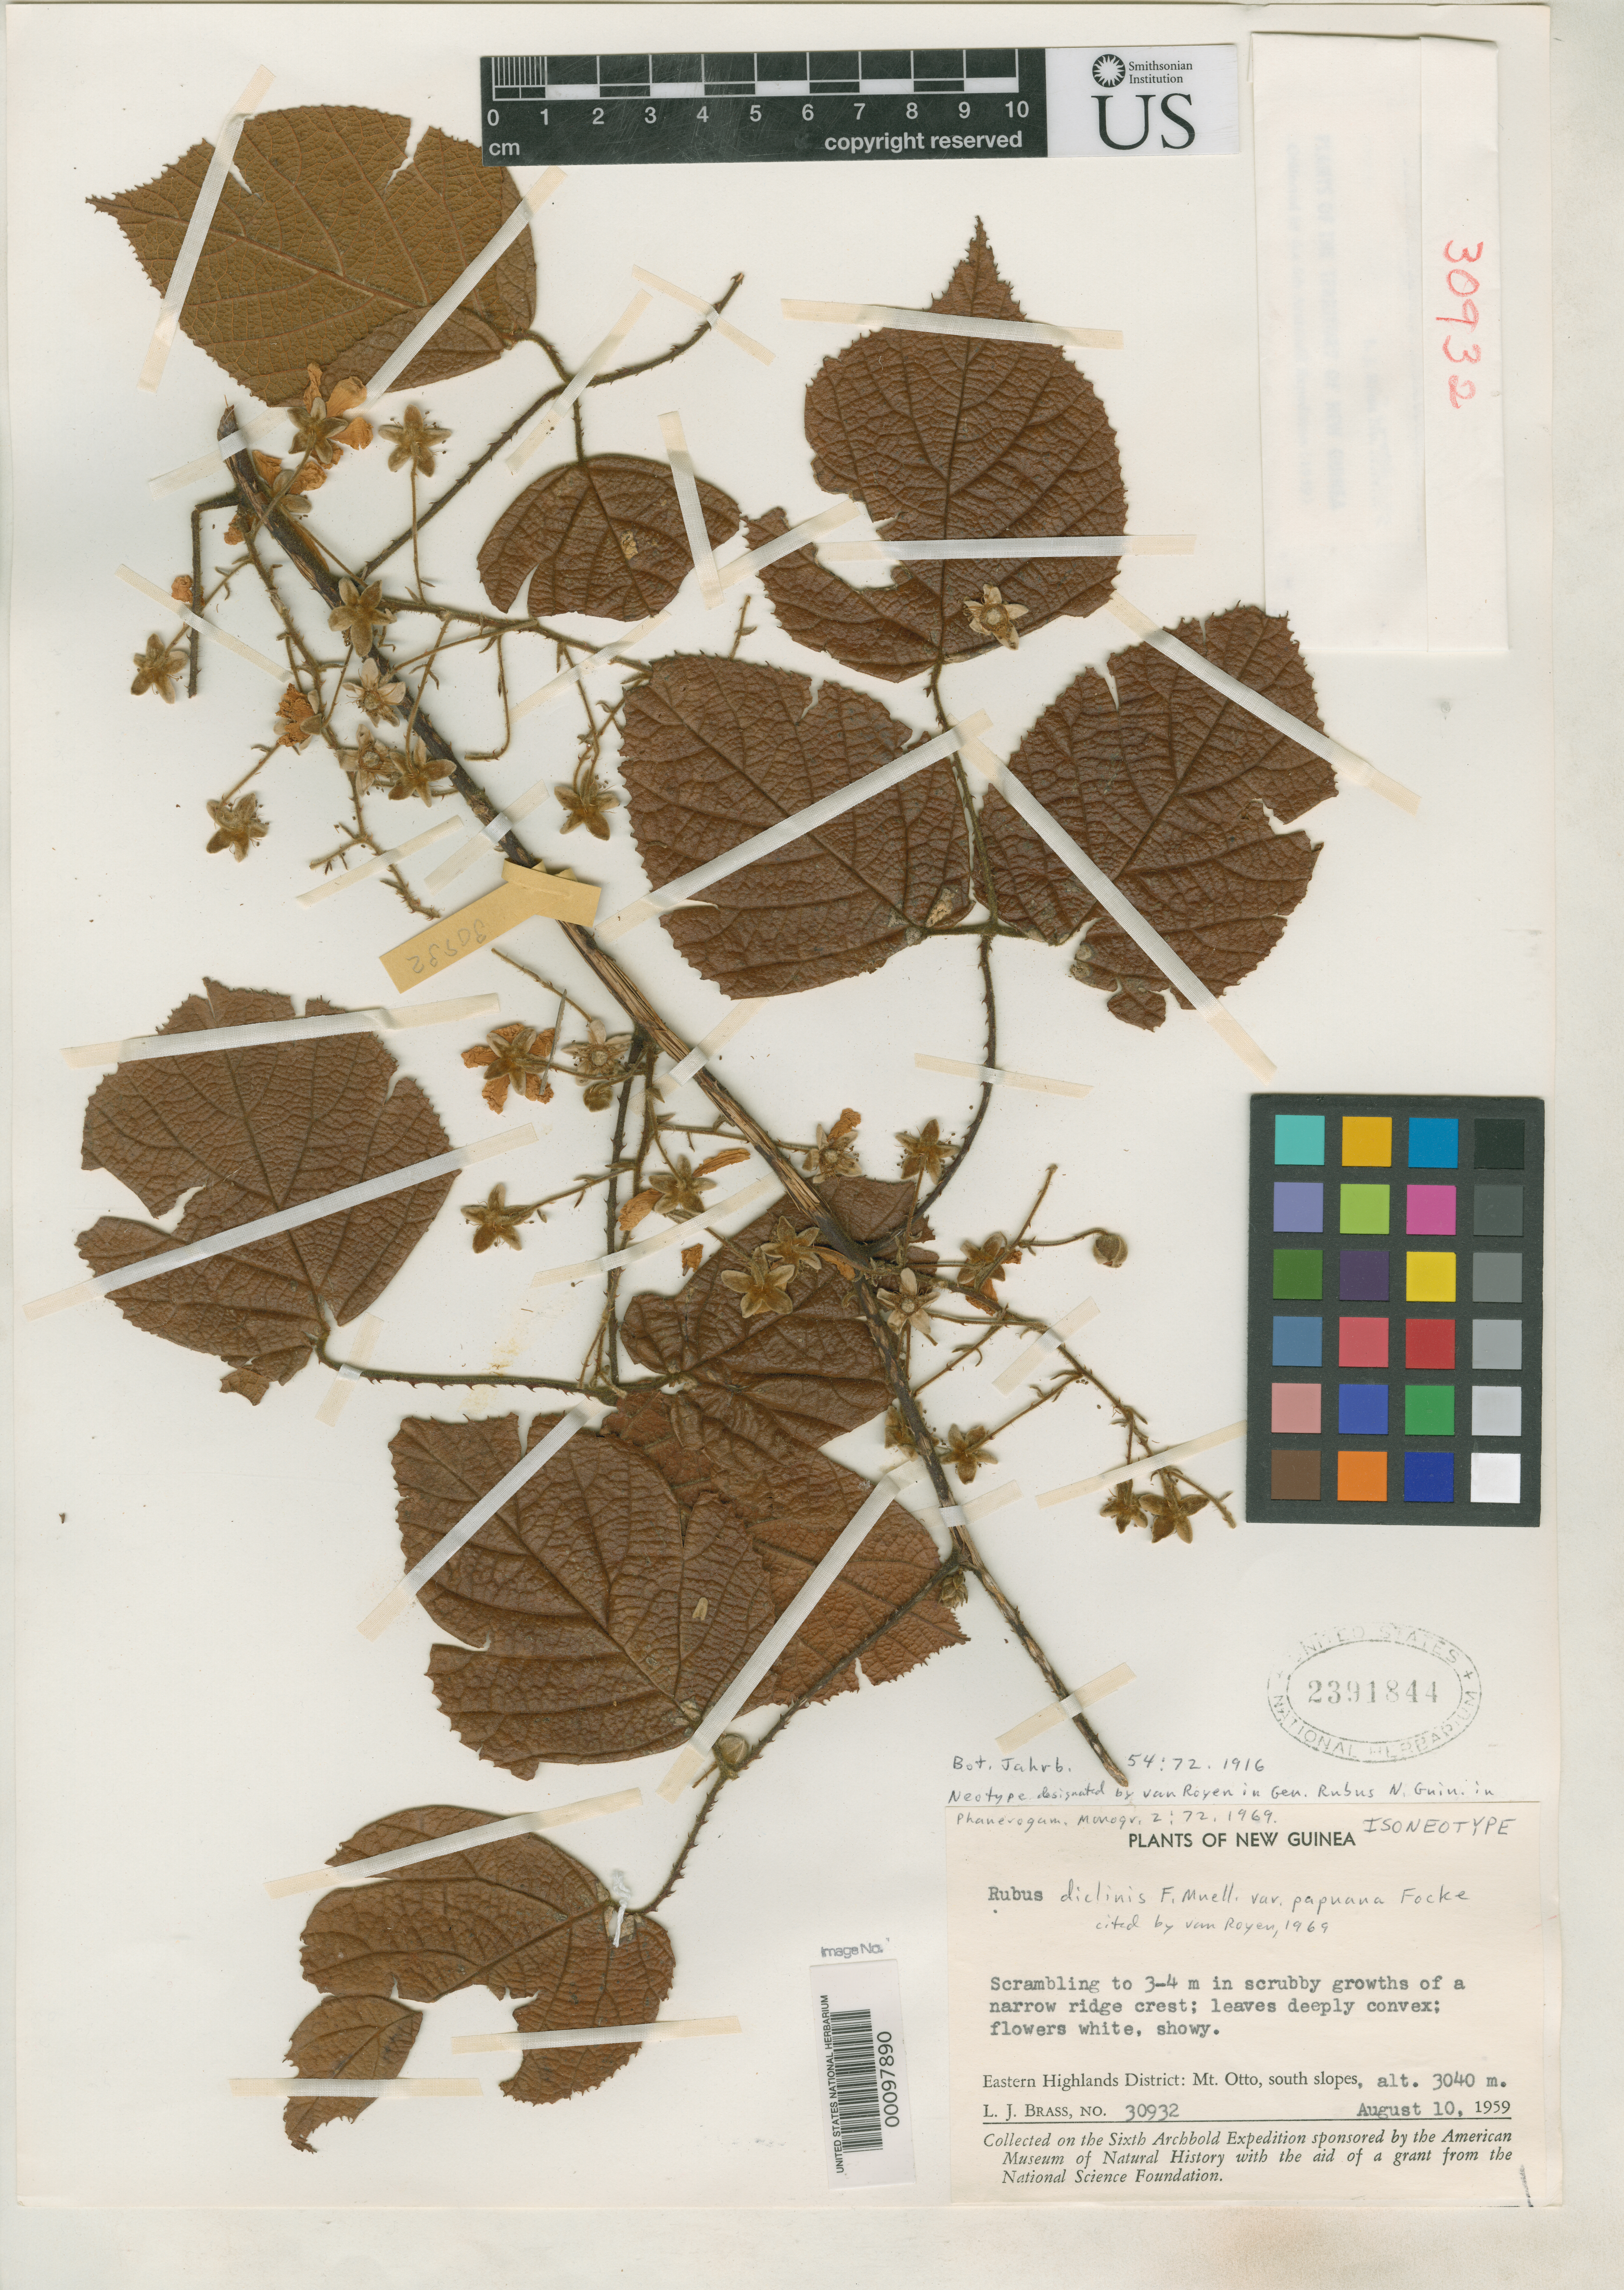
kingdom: Plantae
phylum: Tracheophyta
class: Magnoliopsida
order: Rosales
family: Rosaceae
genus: Rubus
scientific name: Rubus diclinis var. papuana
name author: Focke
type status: Isoneotype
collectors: L. J. Brass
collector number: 30932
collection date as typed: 10 Aug 1959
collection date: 1959-08-10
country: Papua New Guinea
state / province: Eastern Highlands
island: New Guinea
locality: Mt. Otto, S. slopes.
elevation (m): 3040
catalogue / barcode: US 2391844